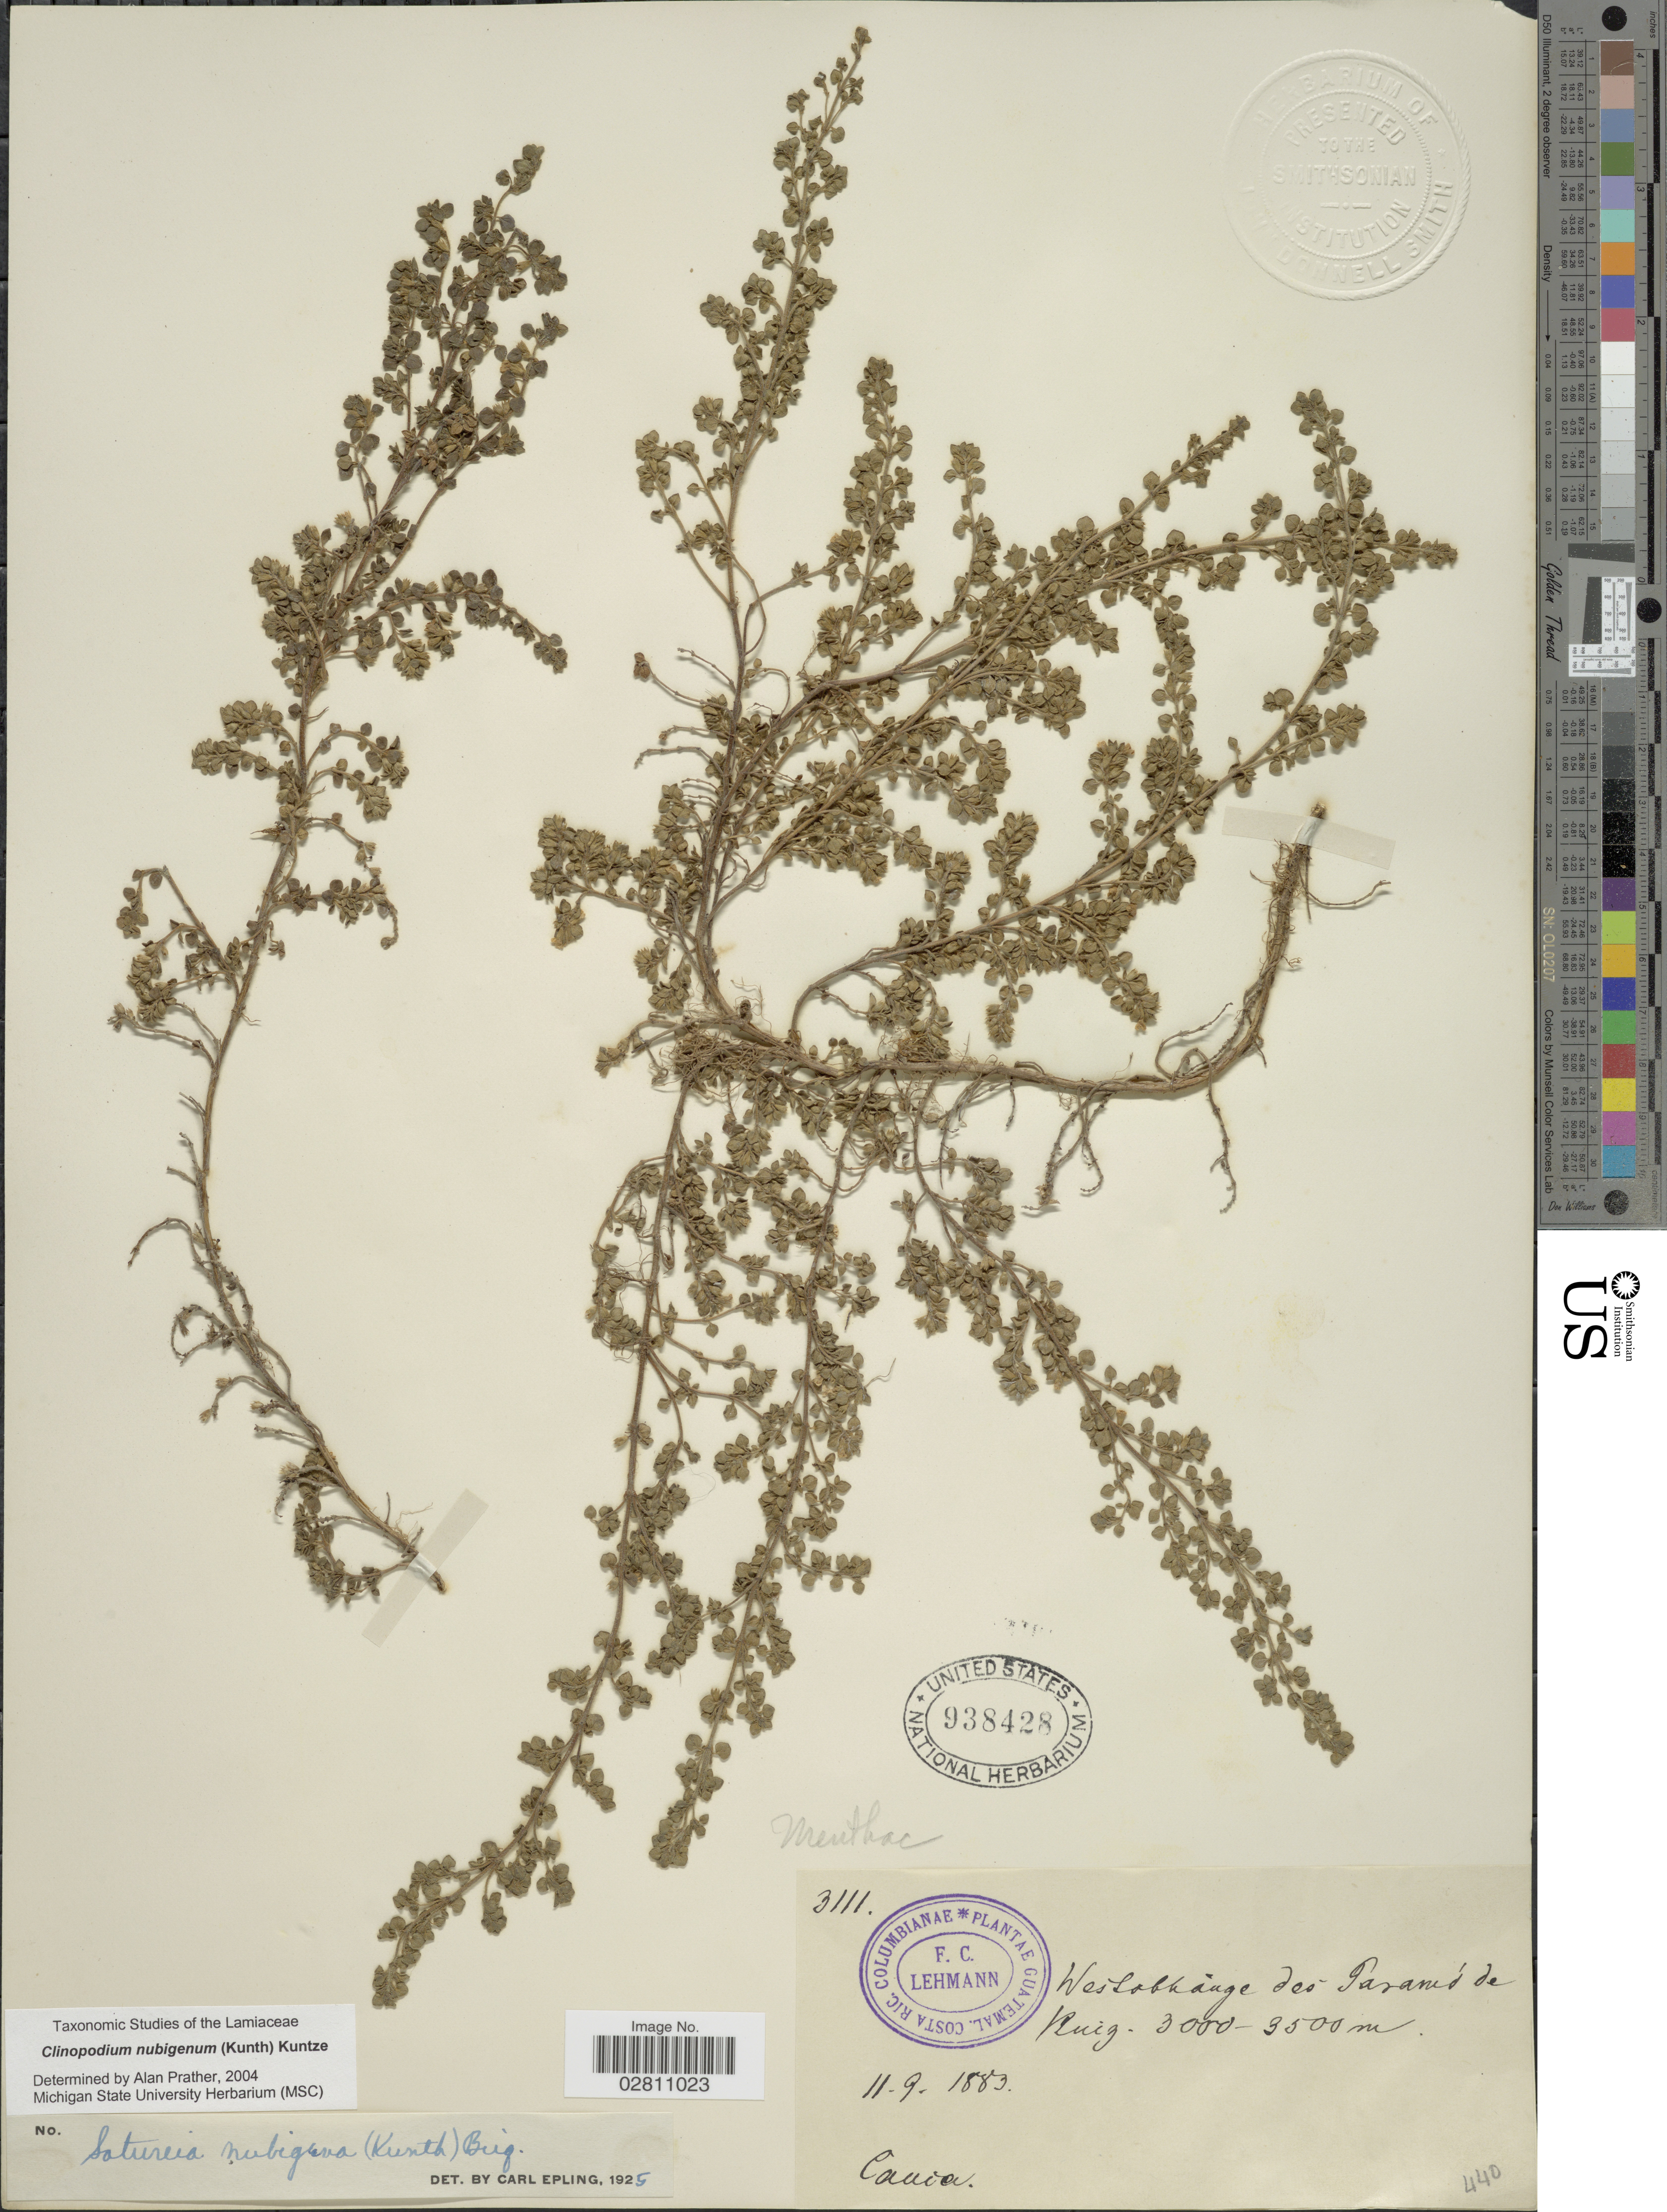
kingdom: Plantae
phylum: Tracheophyta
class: Magnoliopsida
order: Lamiales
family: Lamiaceae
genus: Clinopodium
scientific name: Clinopodium nubigenum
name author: (Kunth) Kuntze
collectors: F. C. Lehmann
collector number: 3111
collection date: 1883-09-11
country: Colombia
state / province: Cauca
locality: Westabhange des Paramó de Ruiz.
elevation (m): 3000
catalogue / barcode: US 938428